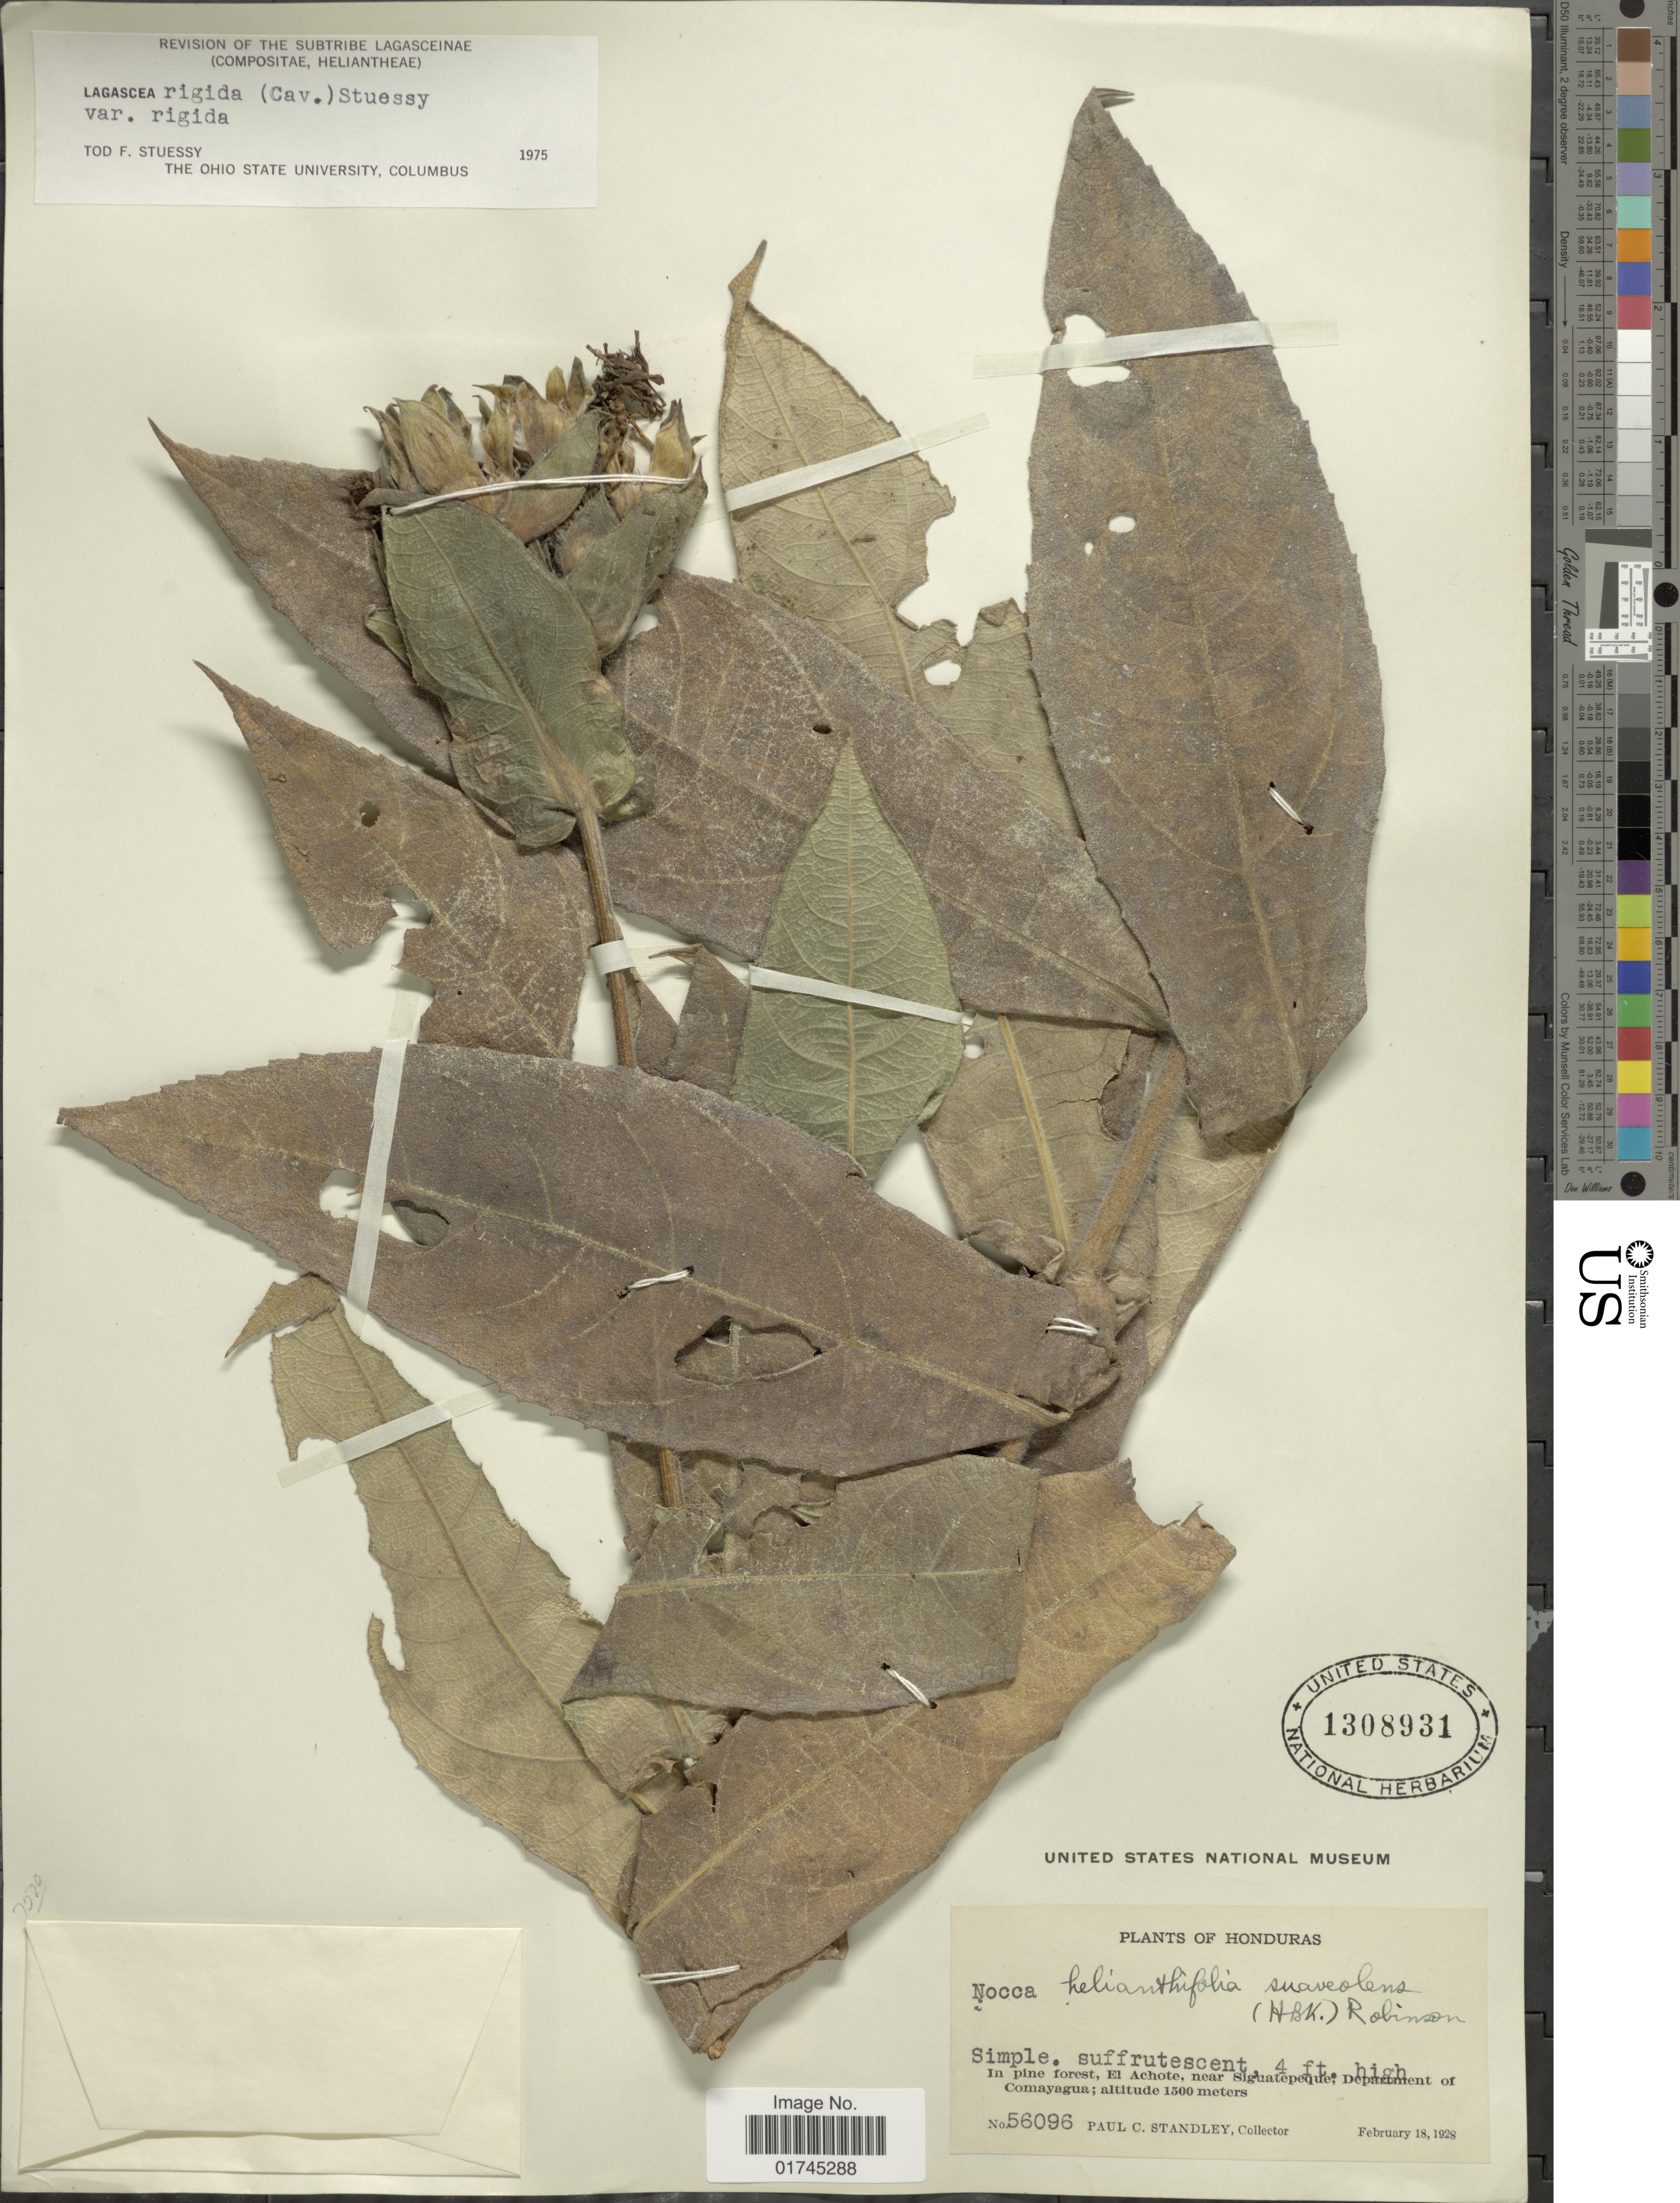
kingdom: Plantae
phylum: Tracheophyta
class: Magnoliopsida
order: Asterales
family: Asteraceae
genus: Lagascea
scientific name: Lagascea helianthifolia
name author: Kunth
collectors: P. C. Standley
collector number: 56096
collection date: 1928-02-18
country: Honduras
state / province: Comayagua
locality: In pine forest, El Achote, near Siguatepeque.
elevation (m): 1500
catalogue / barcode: US 1308931